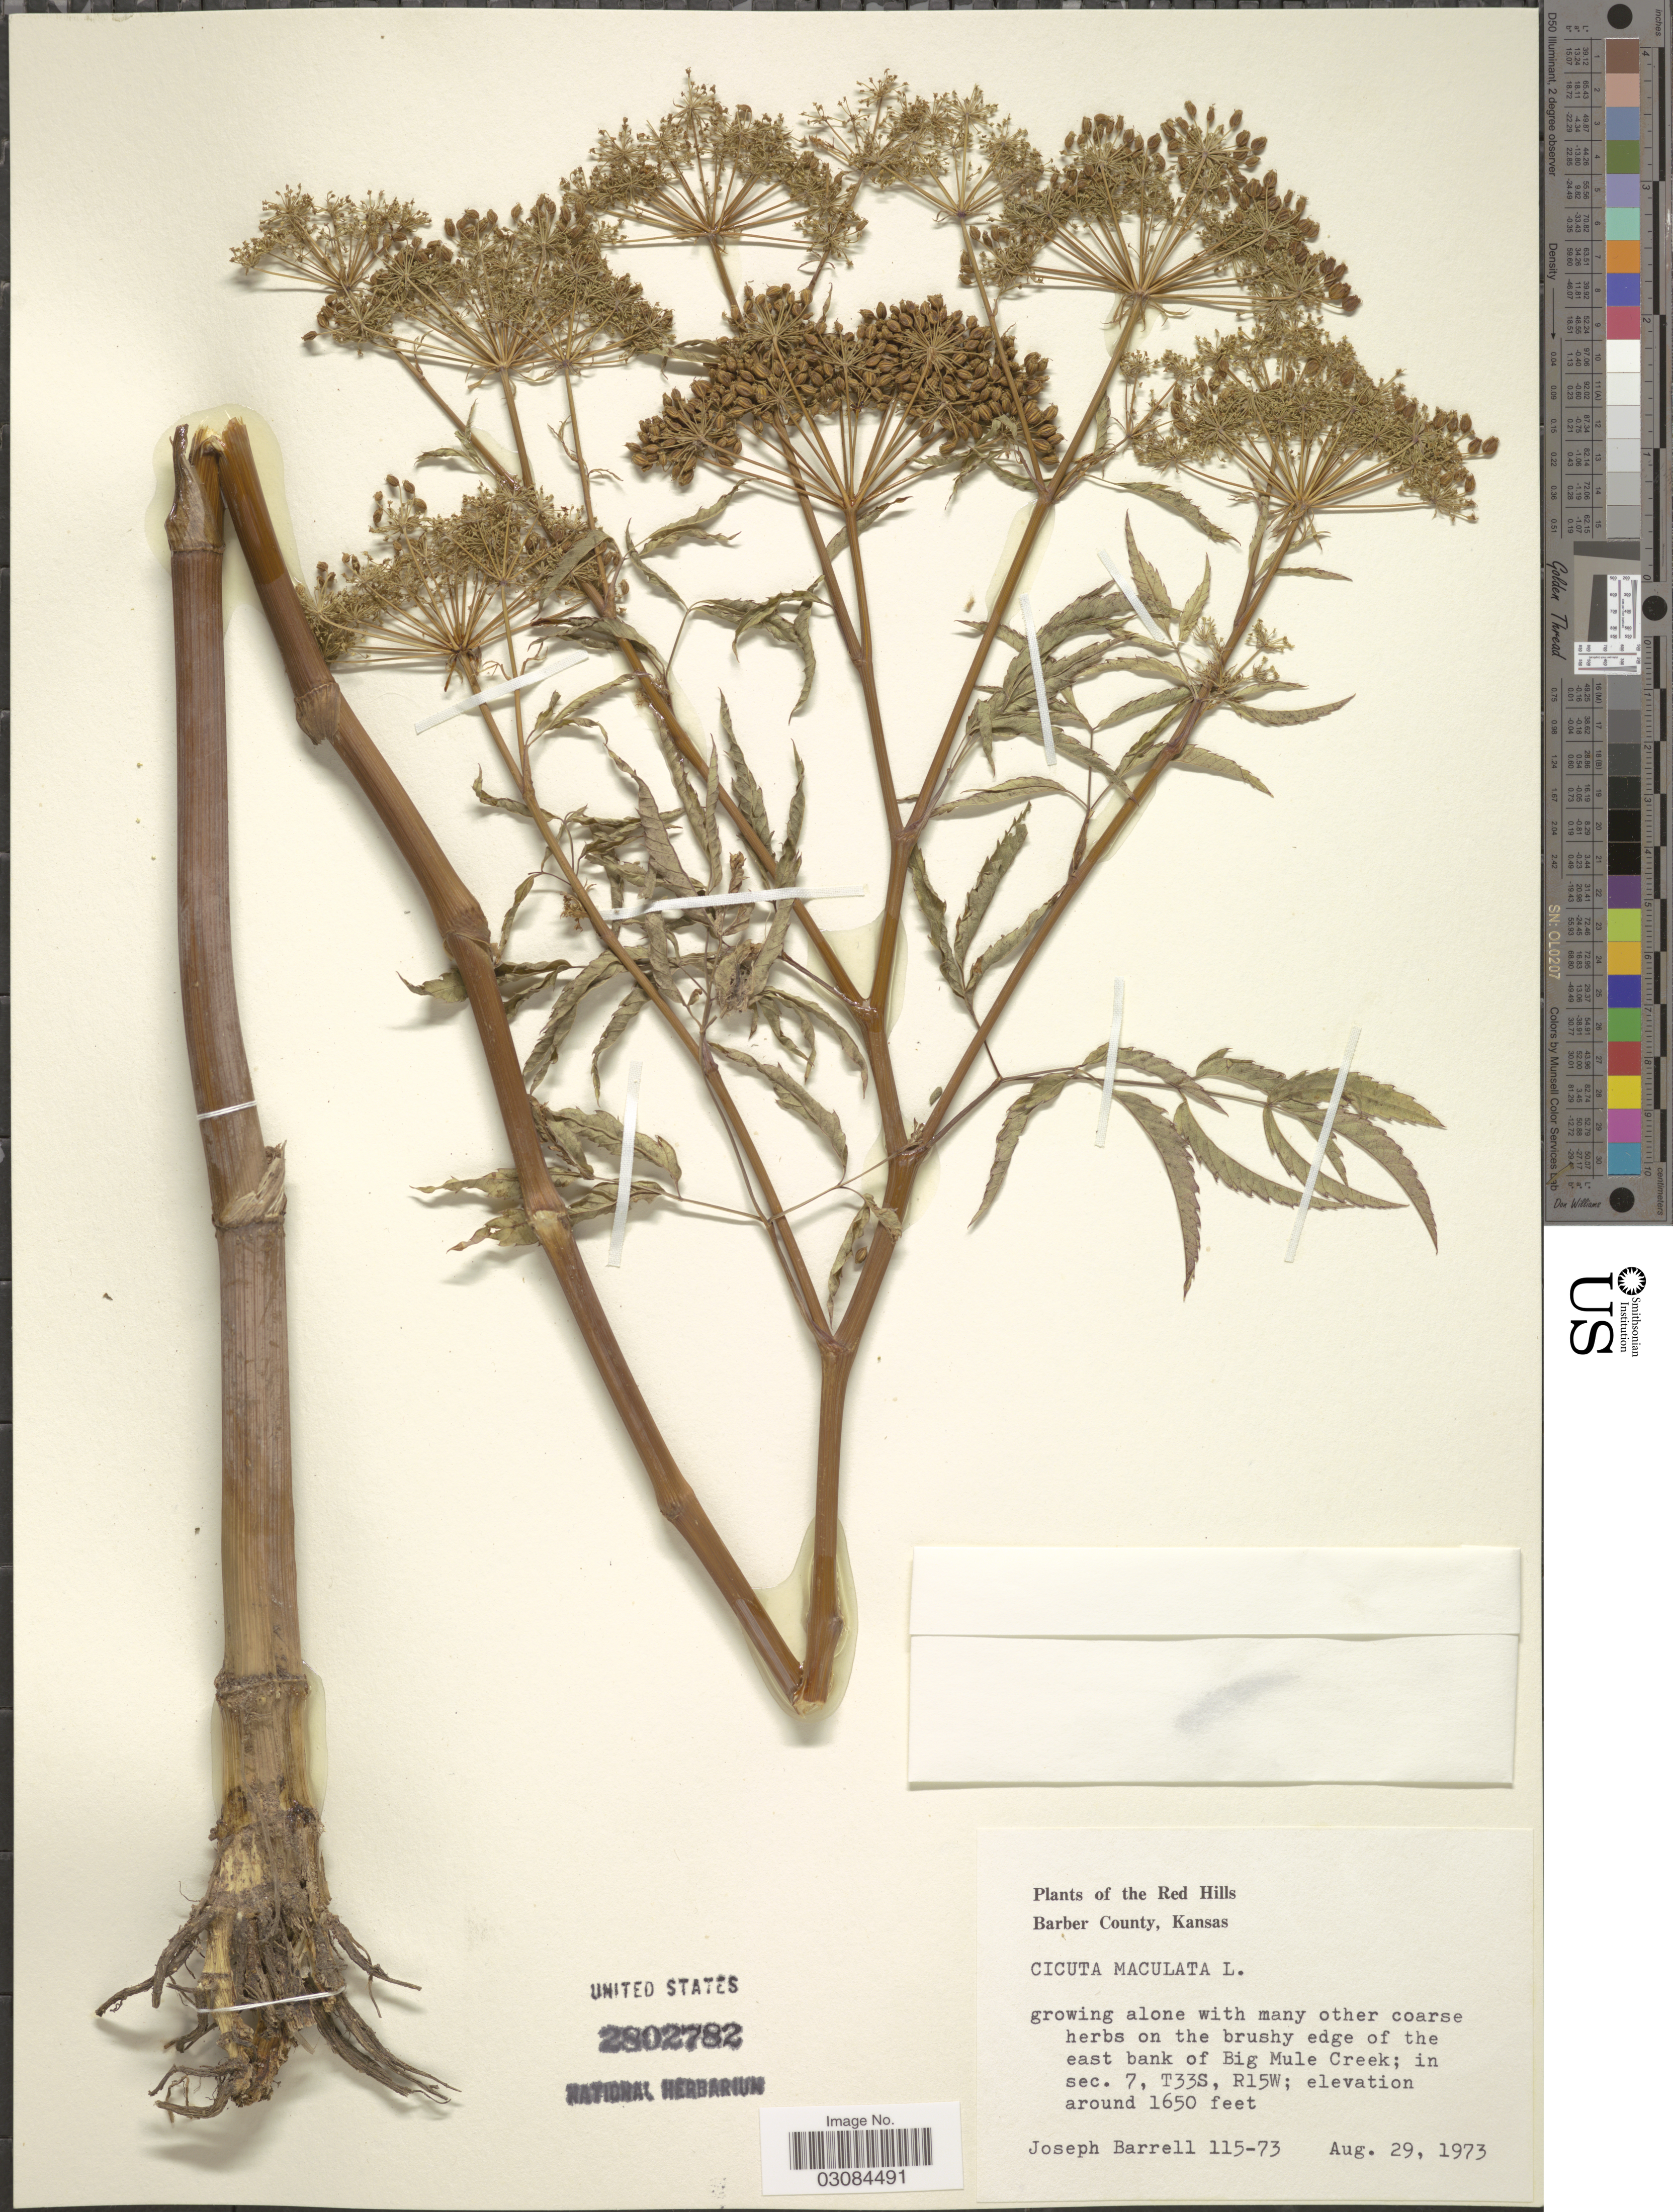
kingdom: Plantae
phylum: Tracheophyta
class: Magnoliopsida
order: Apiales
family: Apiaceae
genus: Cicuta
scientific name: Cicuta maculata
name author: L.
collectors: J. Barrell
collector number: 115-73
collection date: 1973-08-29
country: United States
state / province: Kansas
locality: Red Hills. Barber County. On the brushy edge of the east bank of Big Mule Creek; in sec. 7, T33S, R15W.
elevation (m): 503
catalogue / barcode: US 2802782